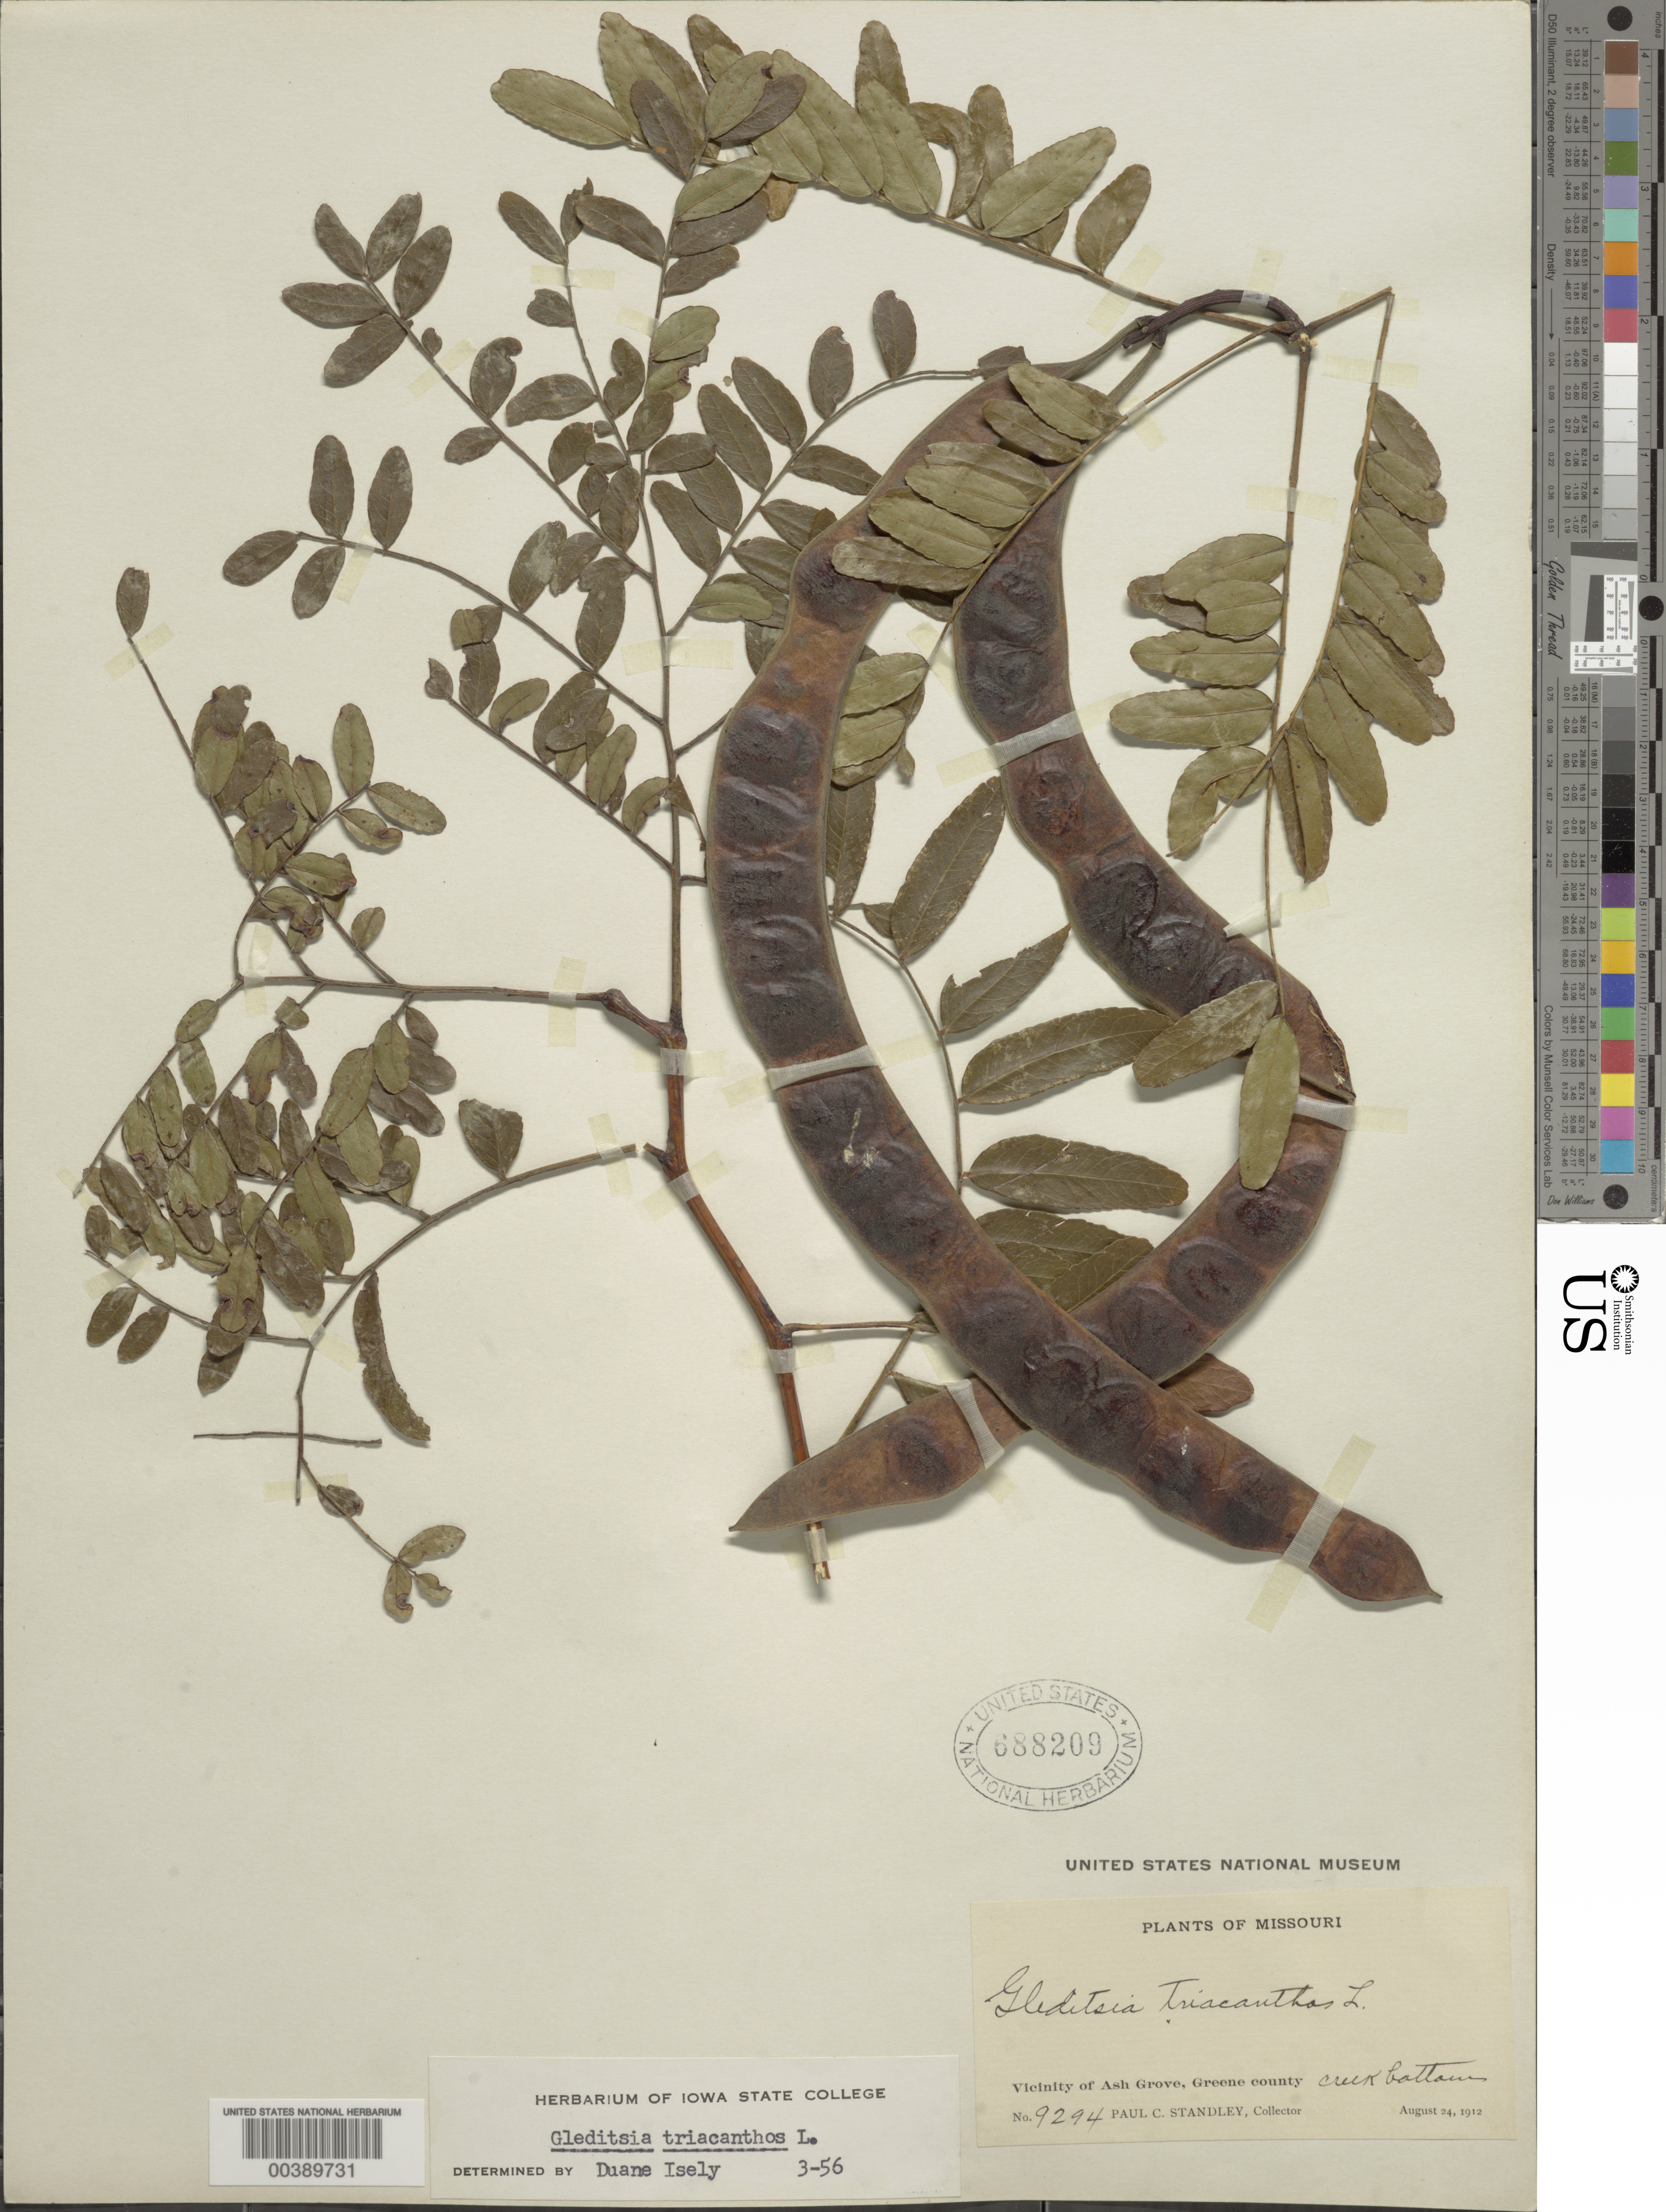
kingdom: Plantae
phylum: Tracheophyta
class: Magnoliopsida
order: Fabales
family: Fabaceae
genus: Gleditsia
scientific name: Gleditsia triacanthos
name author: L.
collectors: P. C. Standley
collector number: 9294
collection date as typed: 24 Aug 1912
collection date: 1912-08-24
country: United States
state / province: Missouri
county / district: Greene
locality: Vicinity of ash grove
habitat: Creek bottom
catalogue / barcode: US 688209